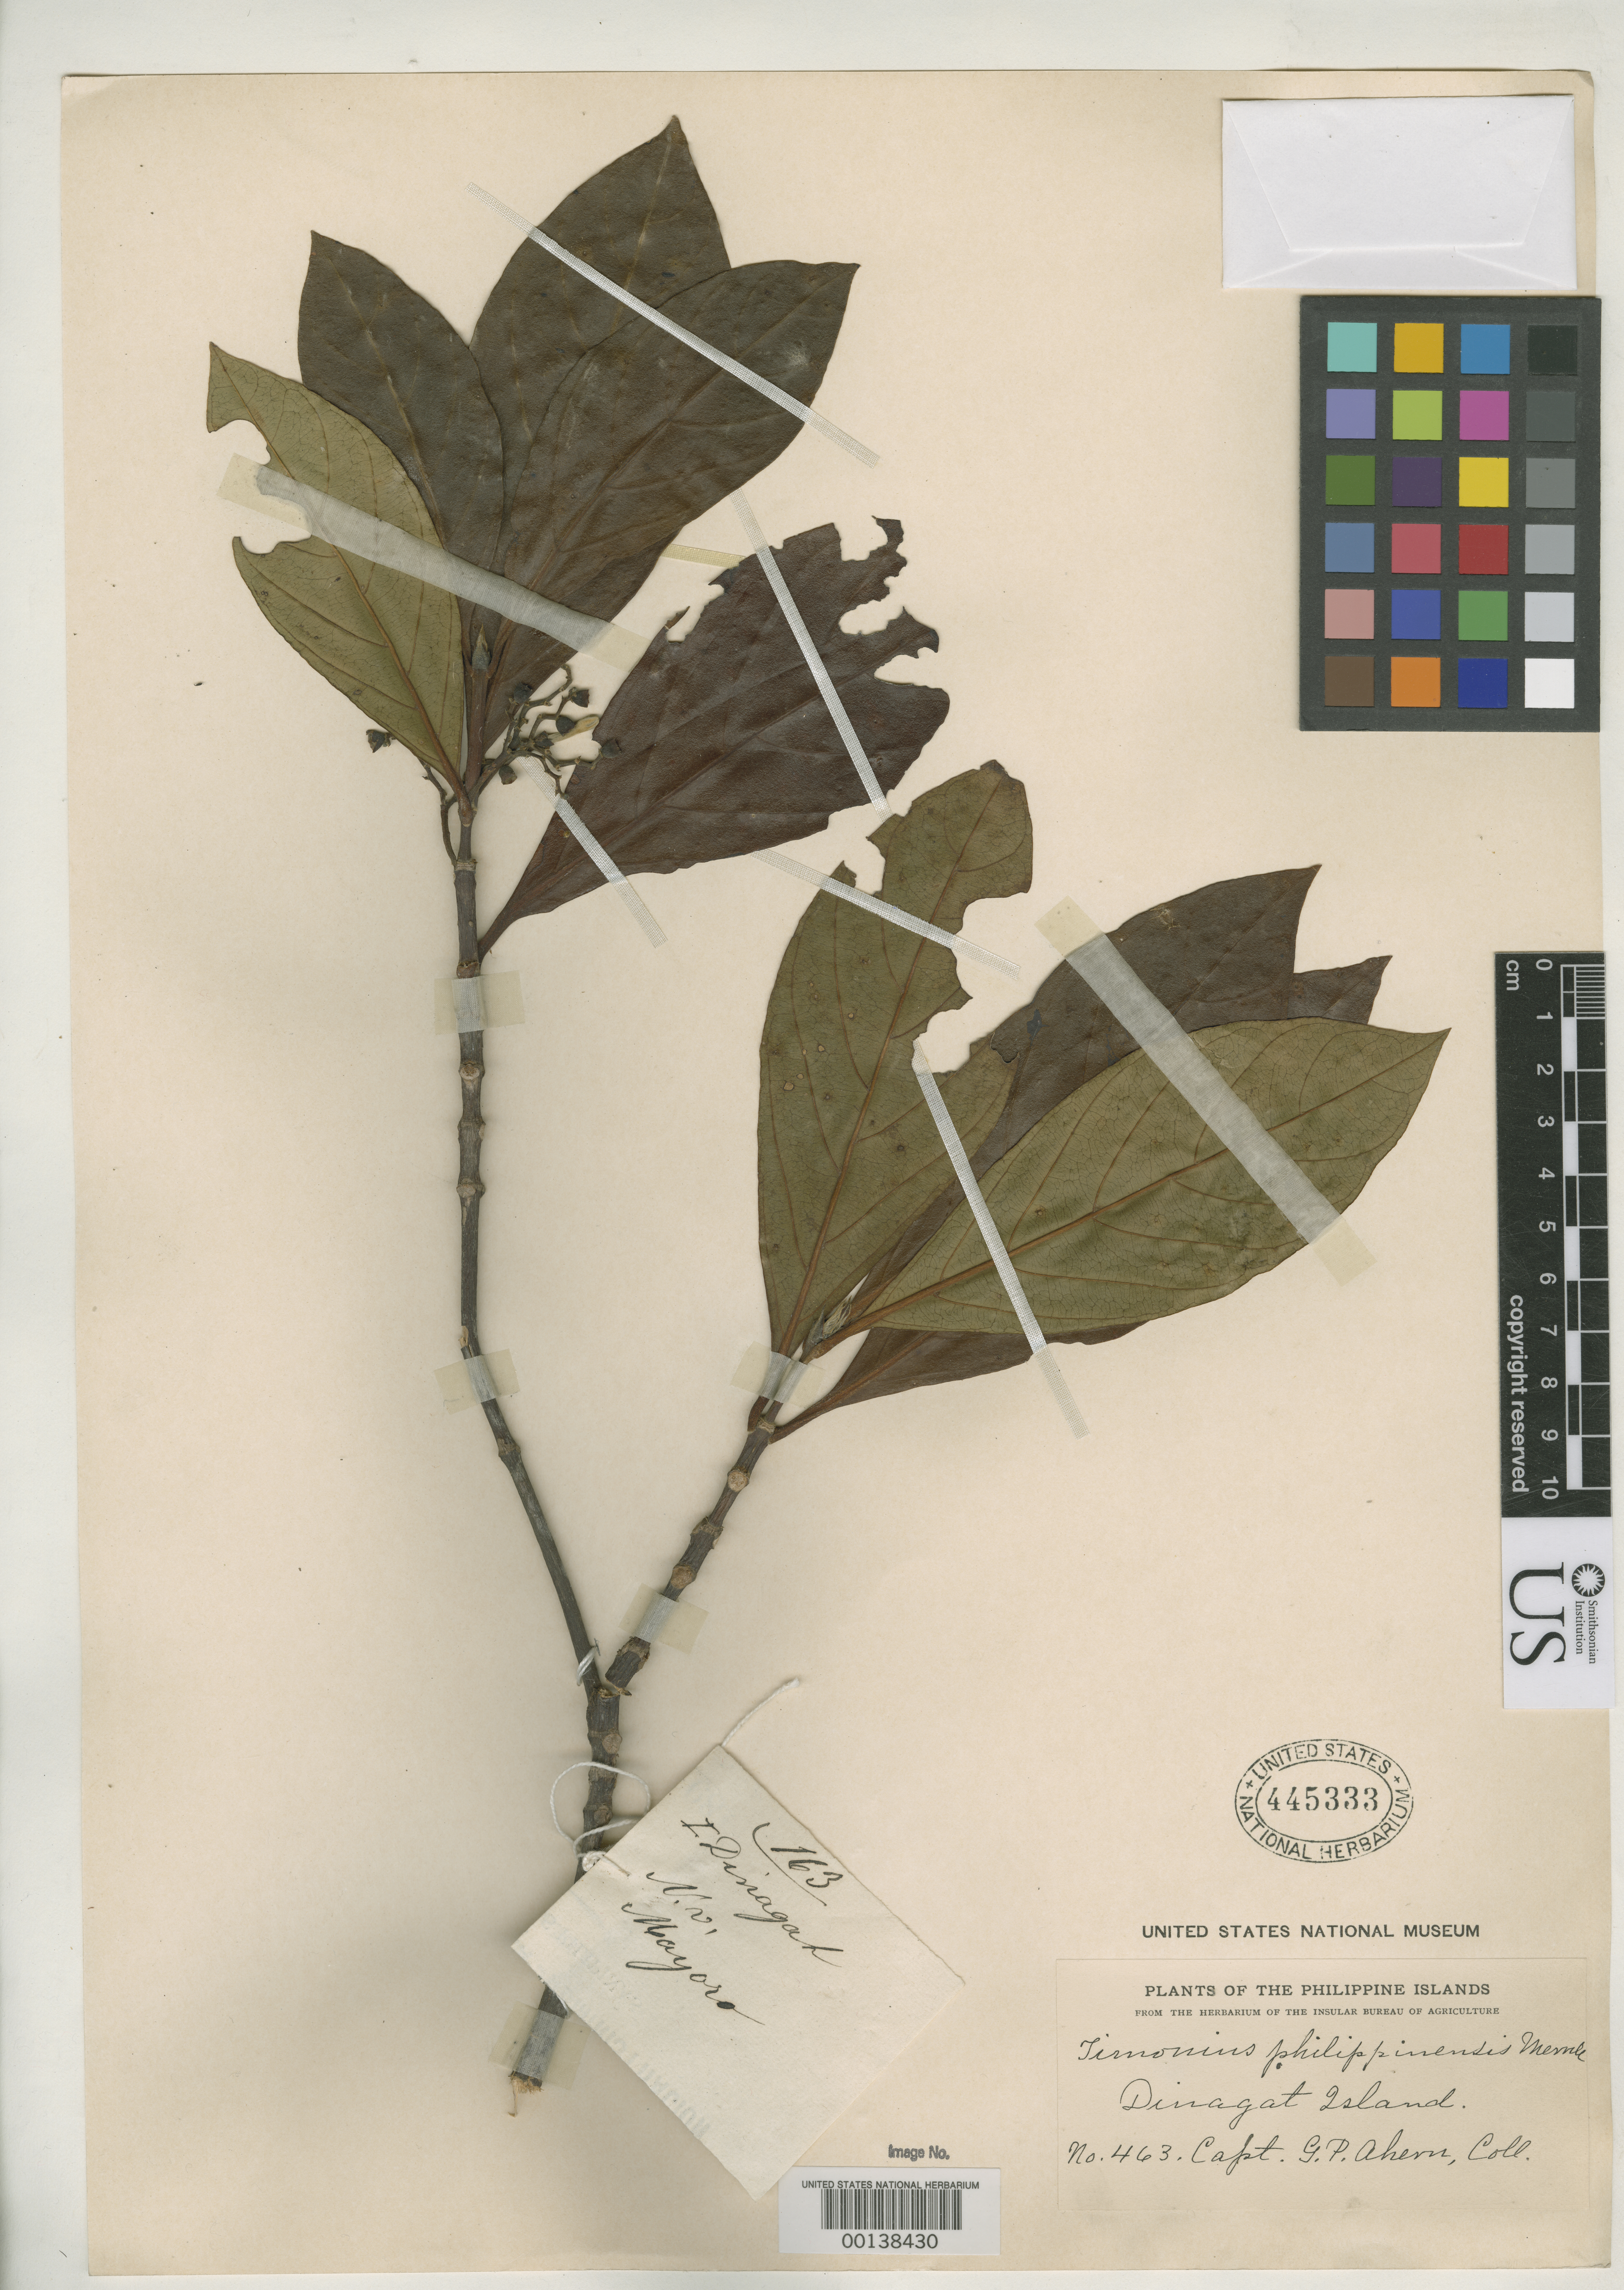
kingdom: Plantae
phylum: Tracheophyta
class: Magnoliopsida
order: Gentianales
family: Rubiaceae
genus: Timonius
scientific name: Timonius philippinensis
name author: Merr.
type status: Syntype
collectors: G. Ahern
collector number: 463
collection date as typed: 1901 to -- Jun 1902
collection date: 1901/1902-06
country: Philippines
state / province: Caraga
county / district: Surigao del Norte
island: Dinagat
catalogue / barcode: US 445333